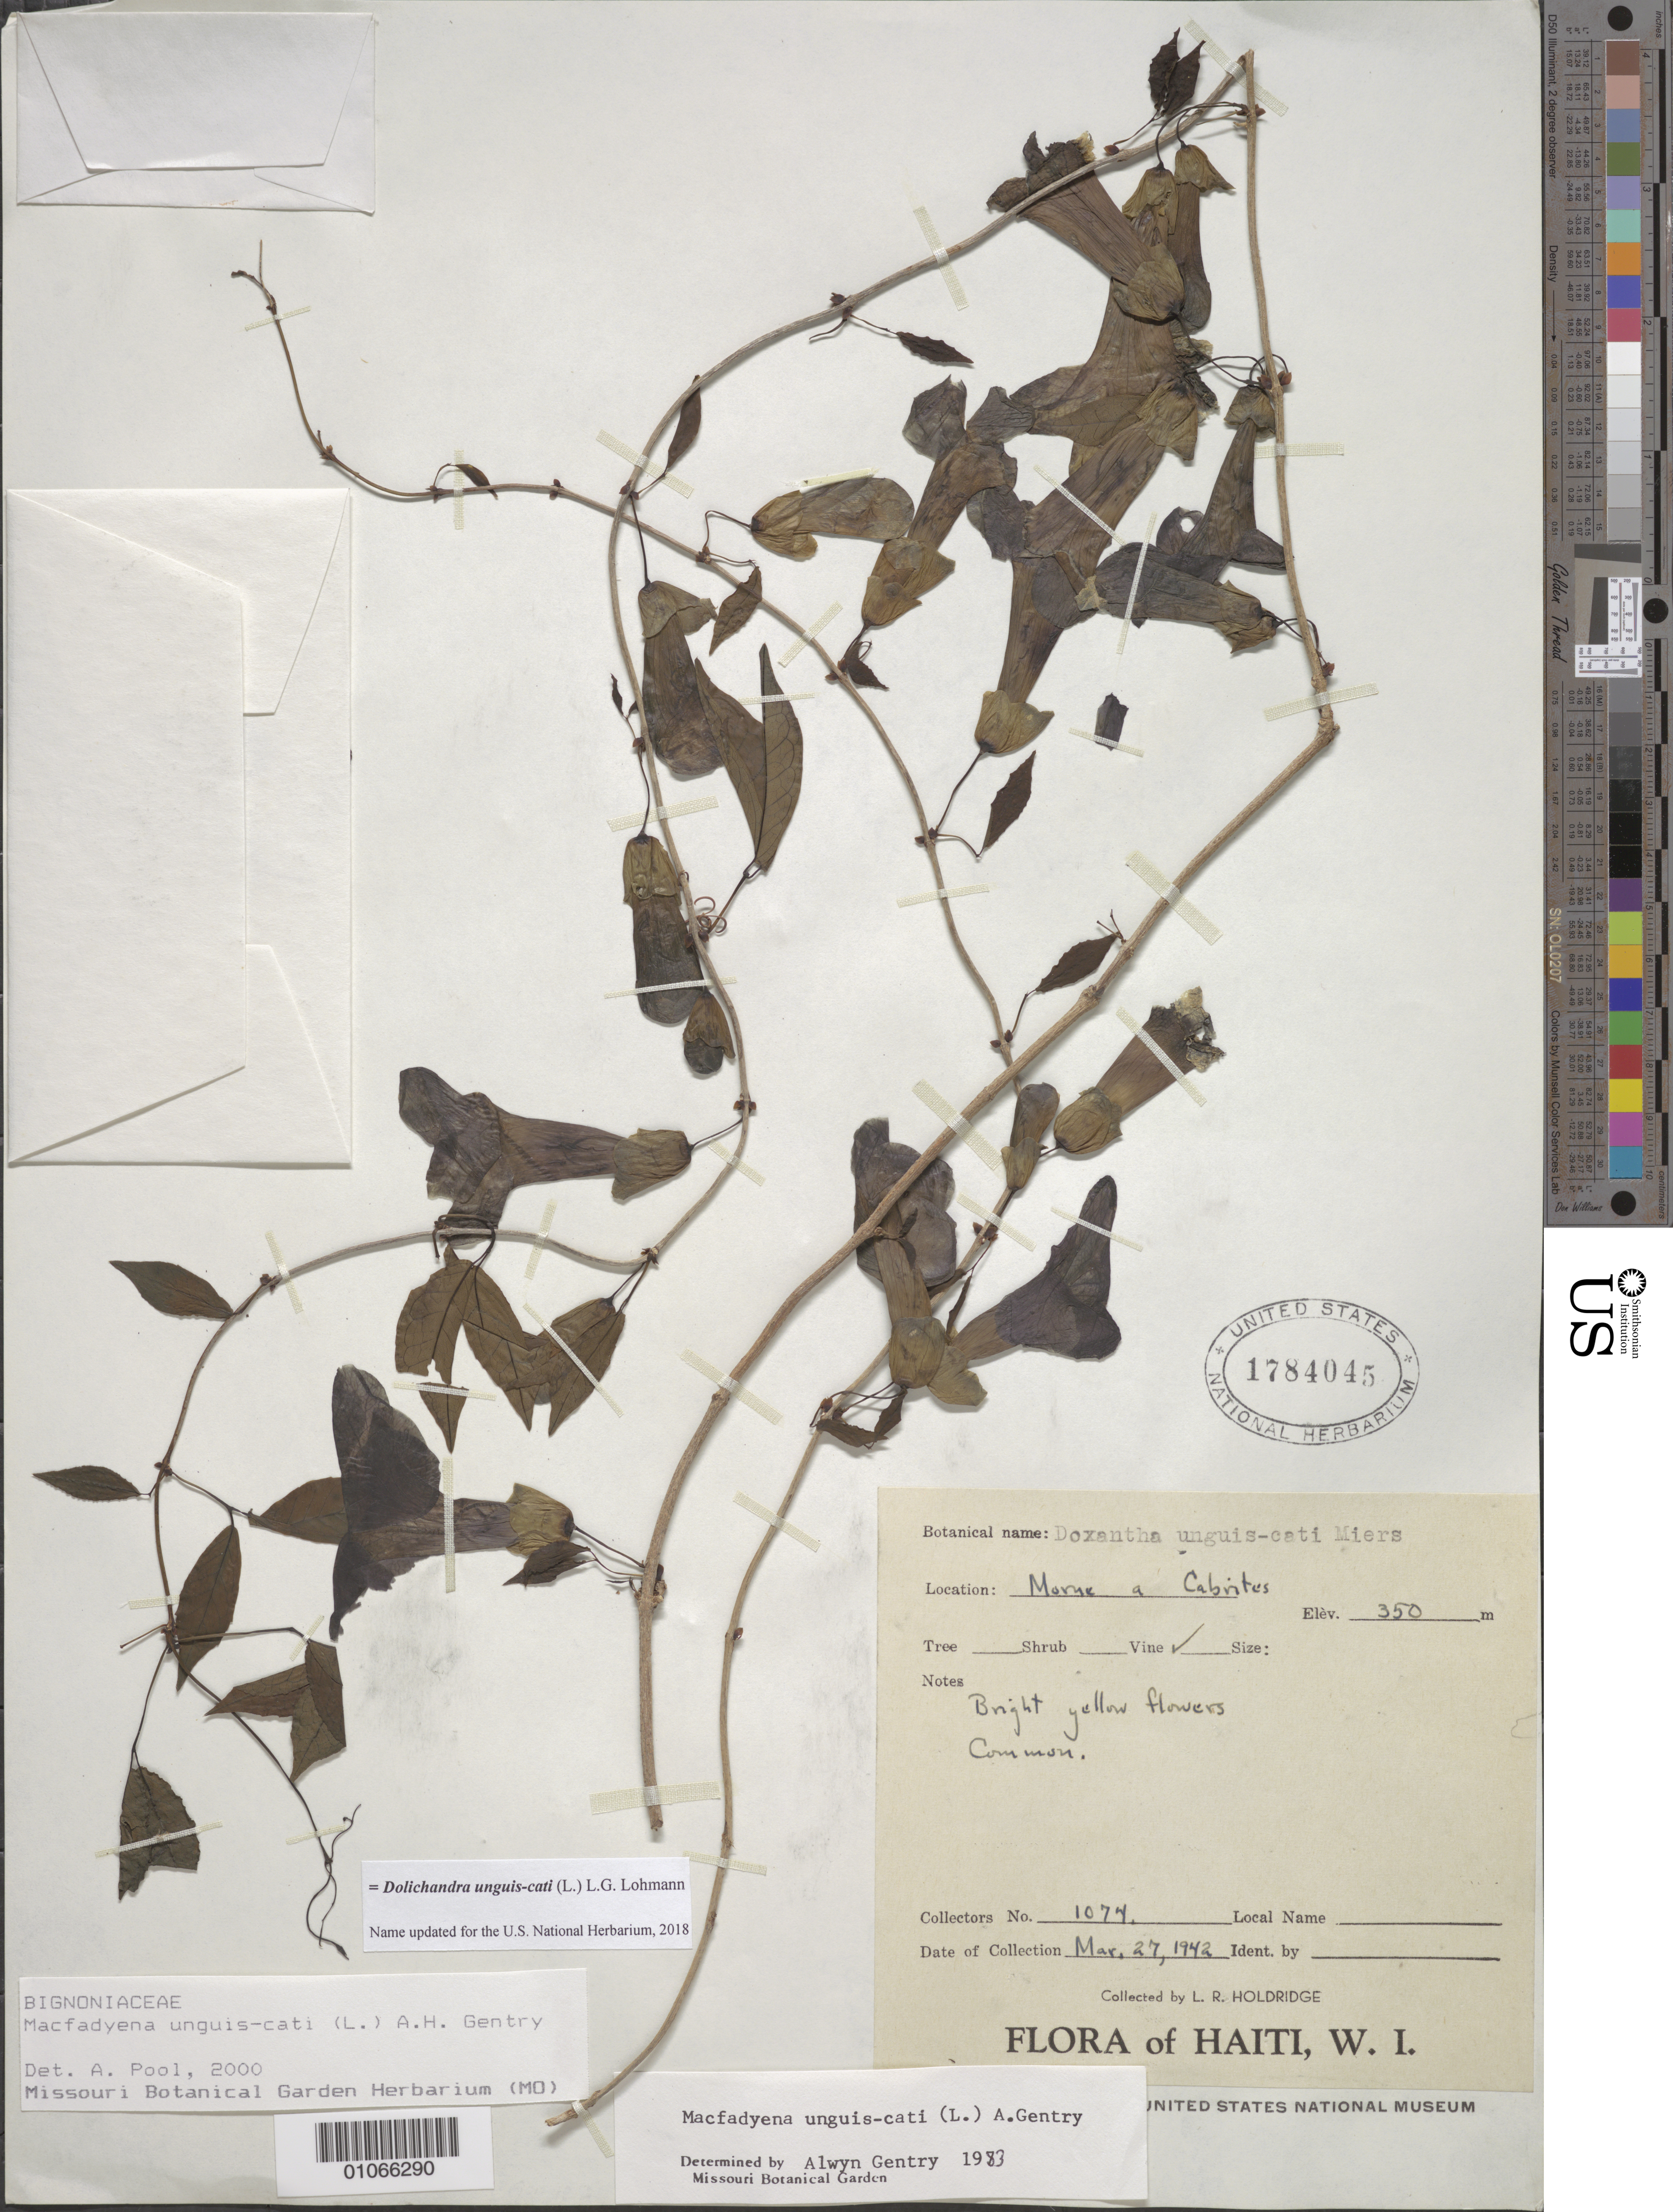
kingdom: Plantae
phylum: Tracheophyta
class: Magnoliopsida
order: Lamiales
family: Bignoniaceae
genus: Dolichandra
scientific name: Dolichandra unguis-cati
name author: (L.) L.G. Lohmann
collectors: L. Holdridge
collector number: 1074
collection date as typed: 27 Mar 1942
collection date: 1942-03-27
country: Haiti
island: Hispaniola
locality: Morne a Cabrites.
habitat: Common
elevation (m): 350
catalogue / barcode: US 1784045